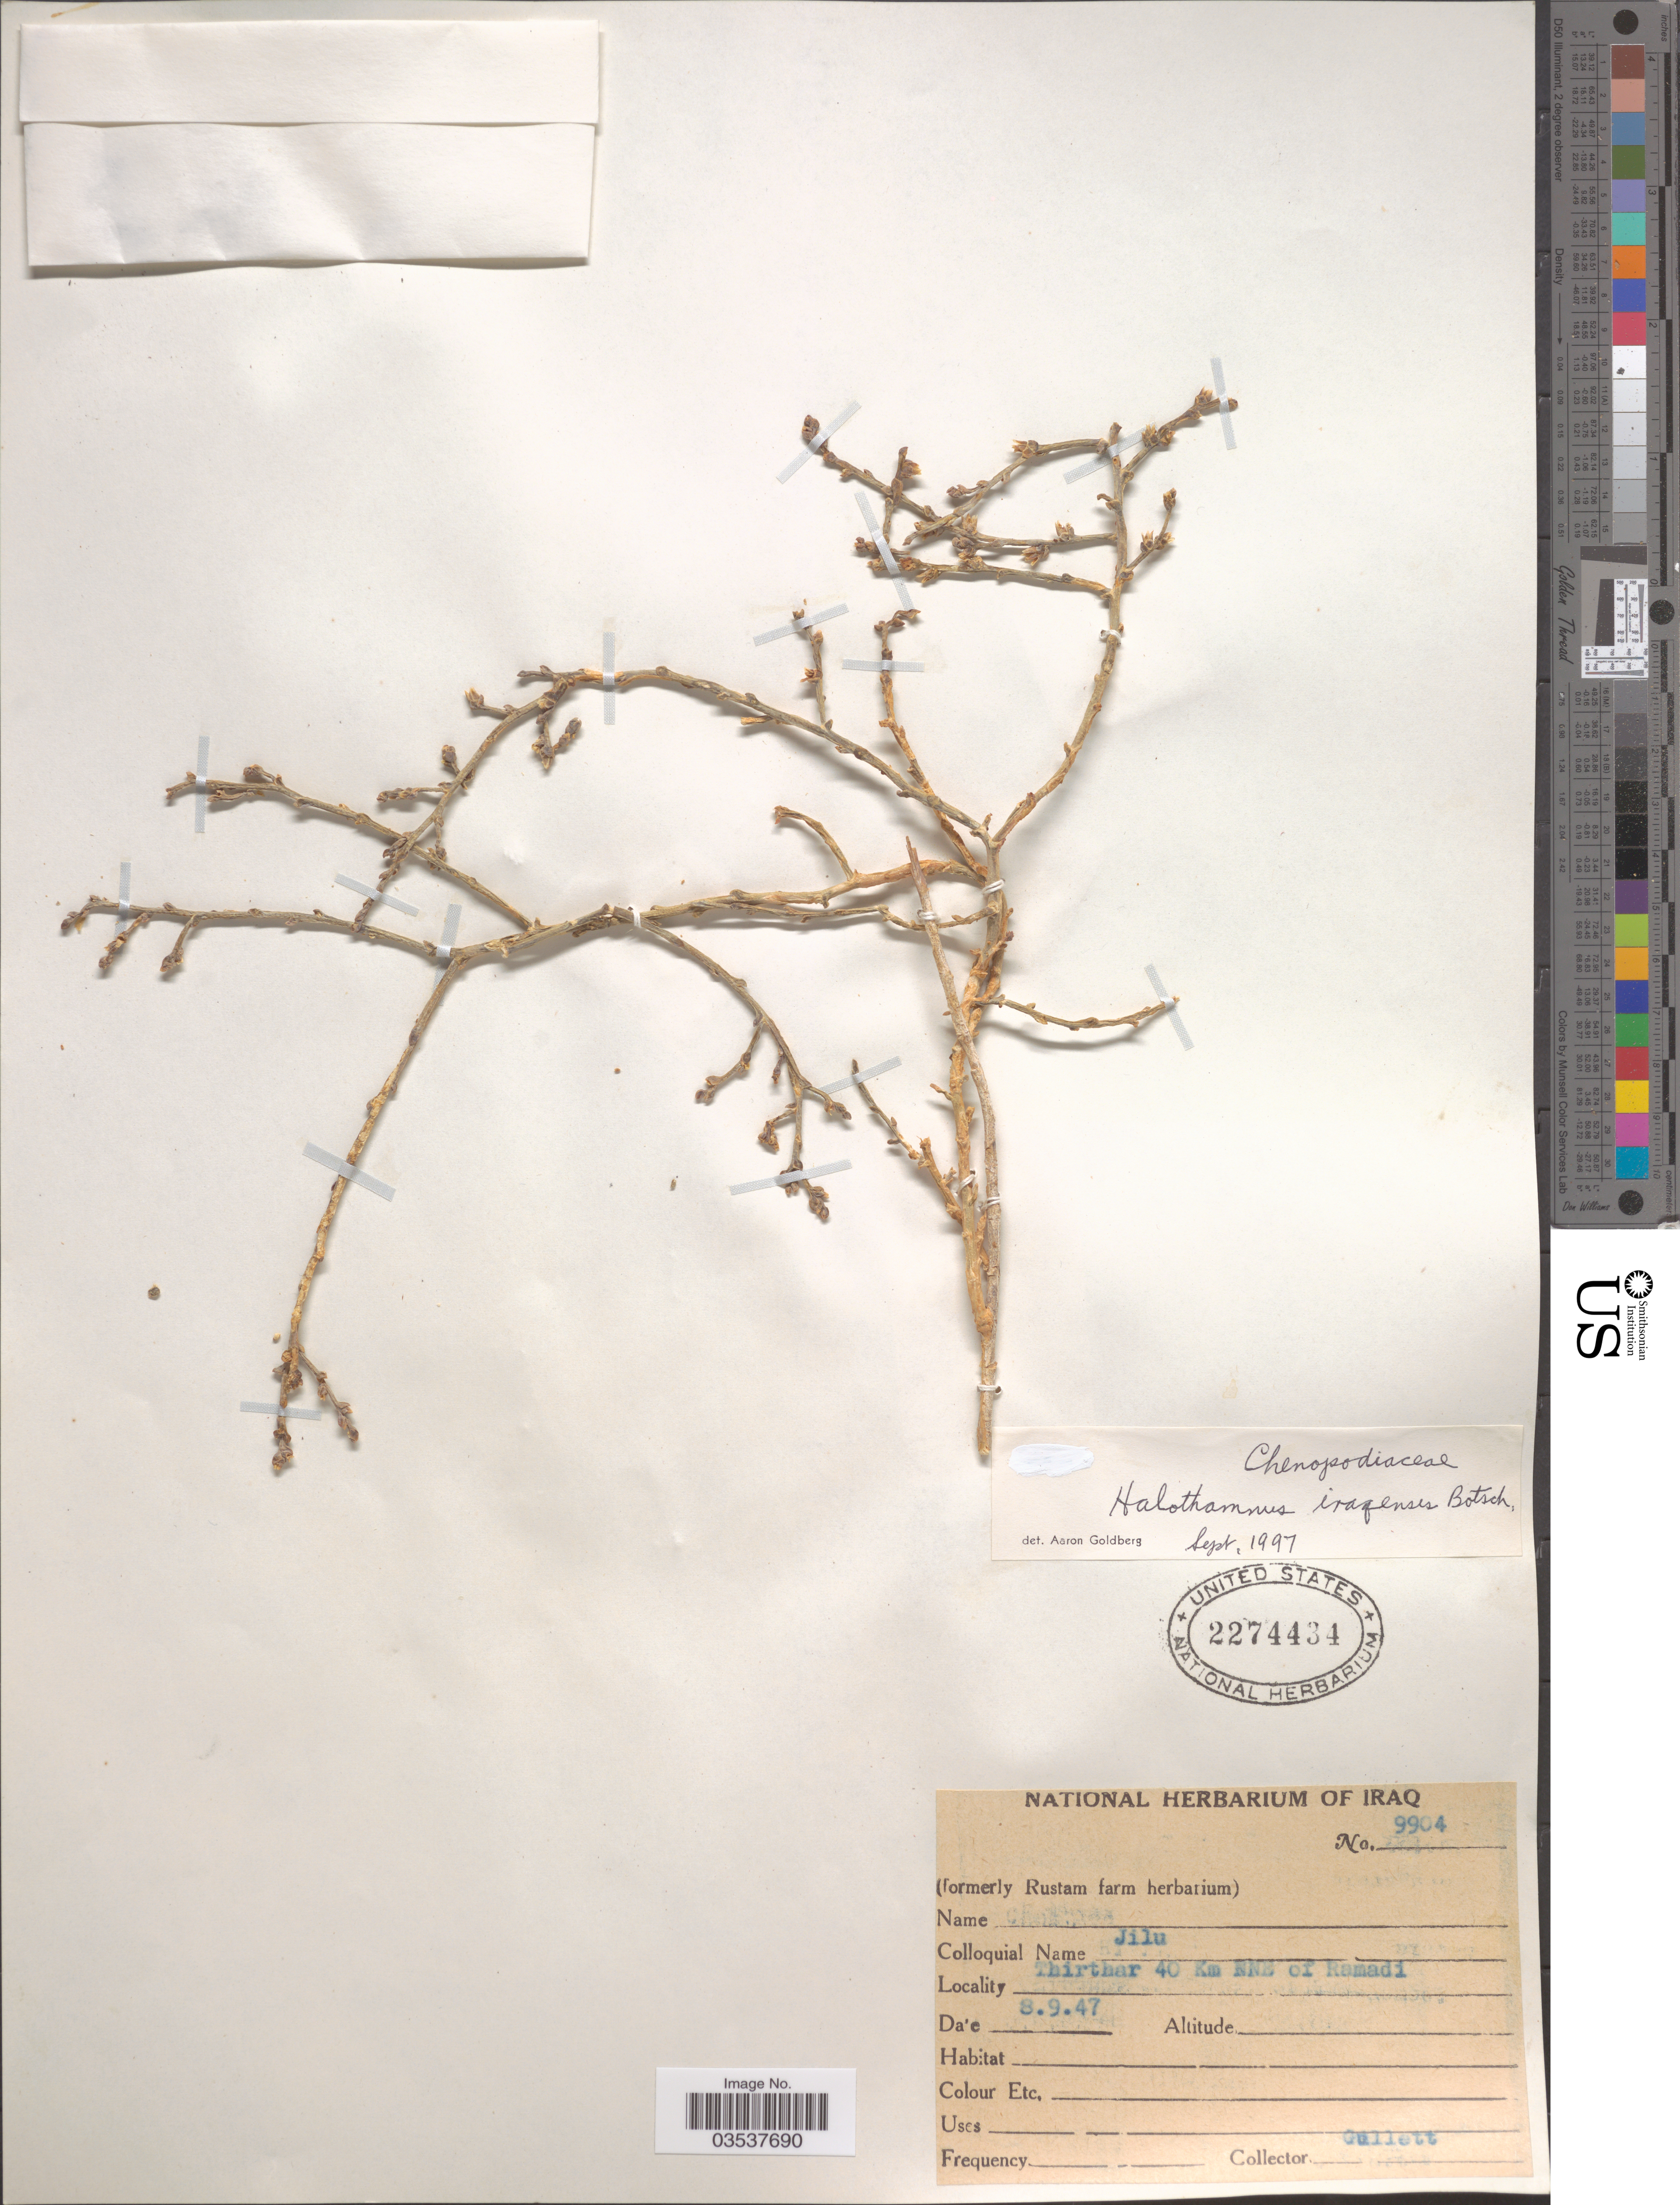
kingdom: Plantae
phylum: Tracheophyta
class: Magnoliopsida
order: Caryophyllales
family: Amaranthaceae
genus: Halothamnus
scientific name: Halothamnus iraqensis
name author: Botsch.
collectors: Gillett, --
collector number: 9904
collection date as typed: Transcribed d/m/y: 8/9/47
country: Iraq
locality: Thirthar 40 Km NNE of Ramadi.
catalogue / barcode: US 2274434